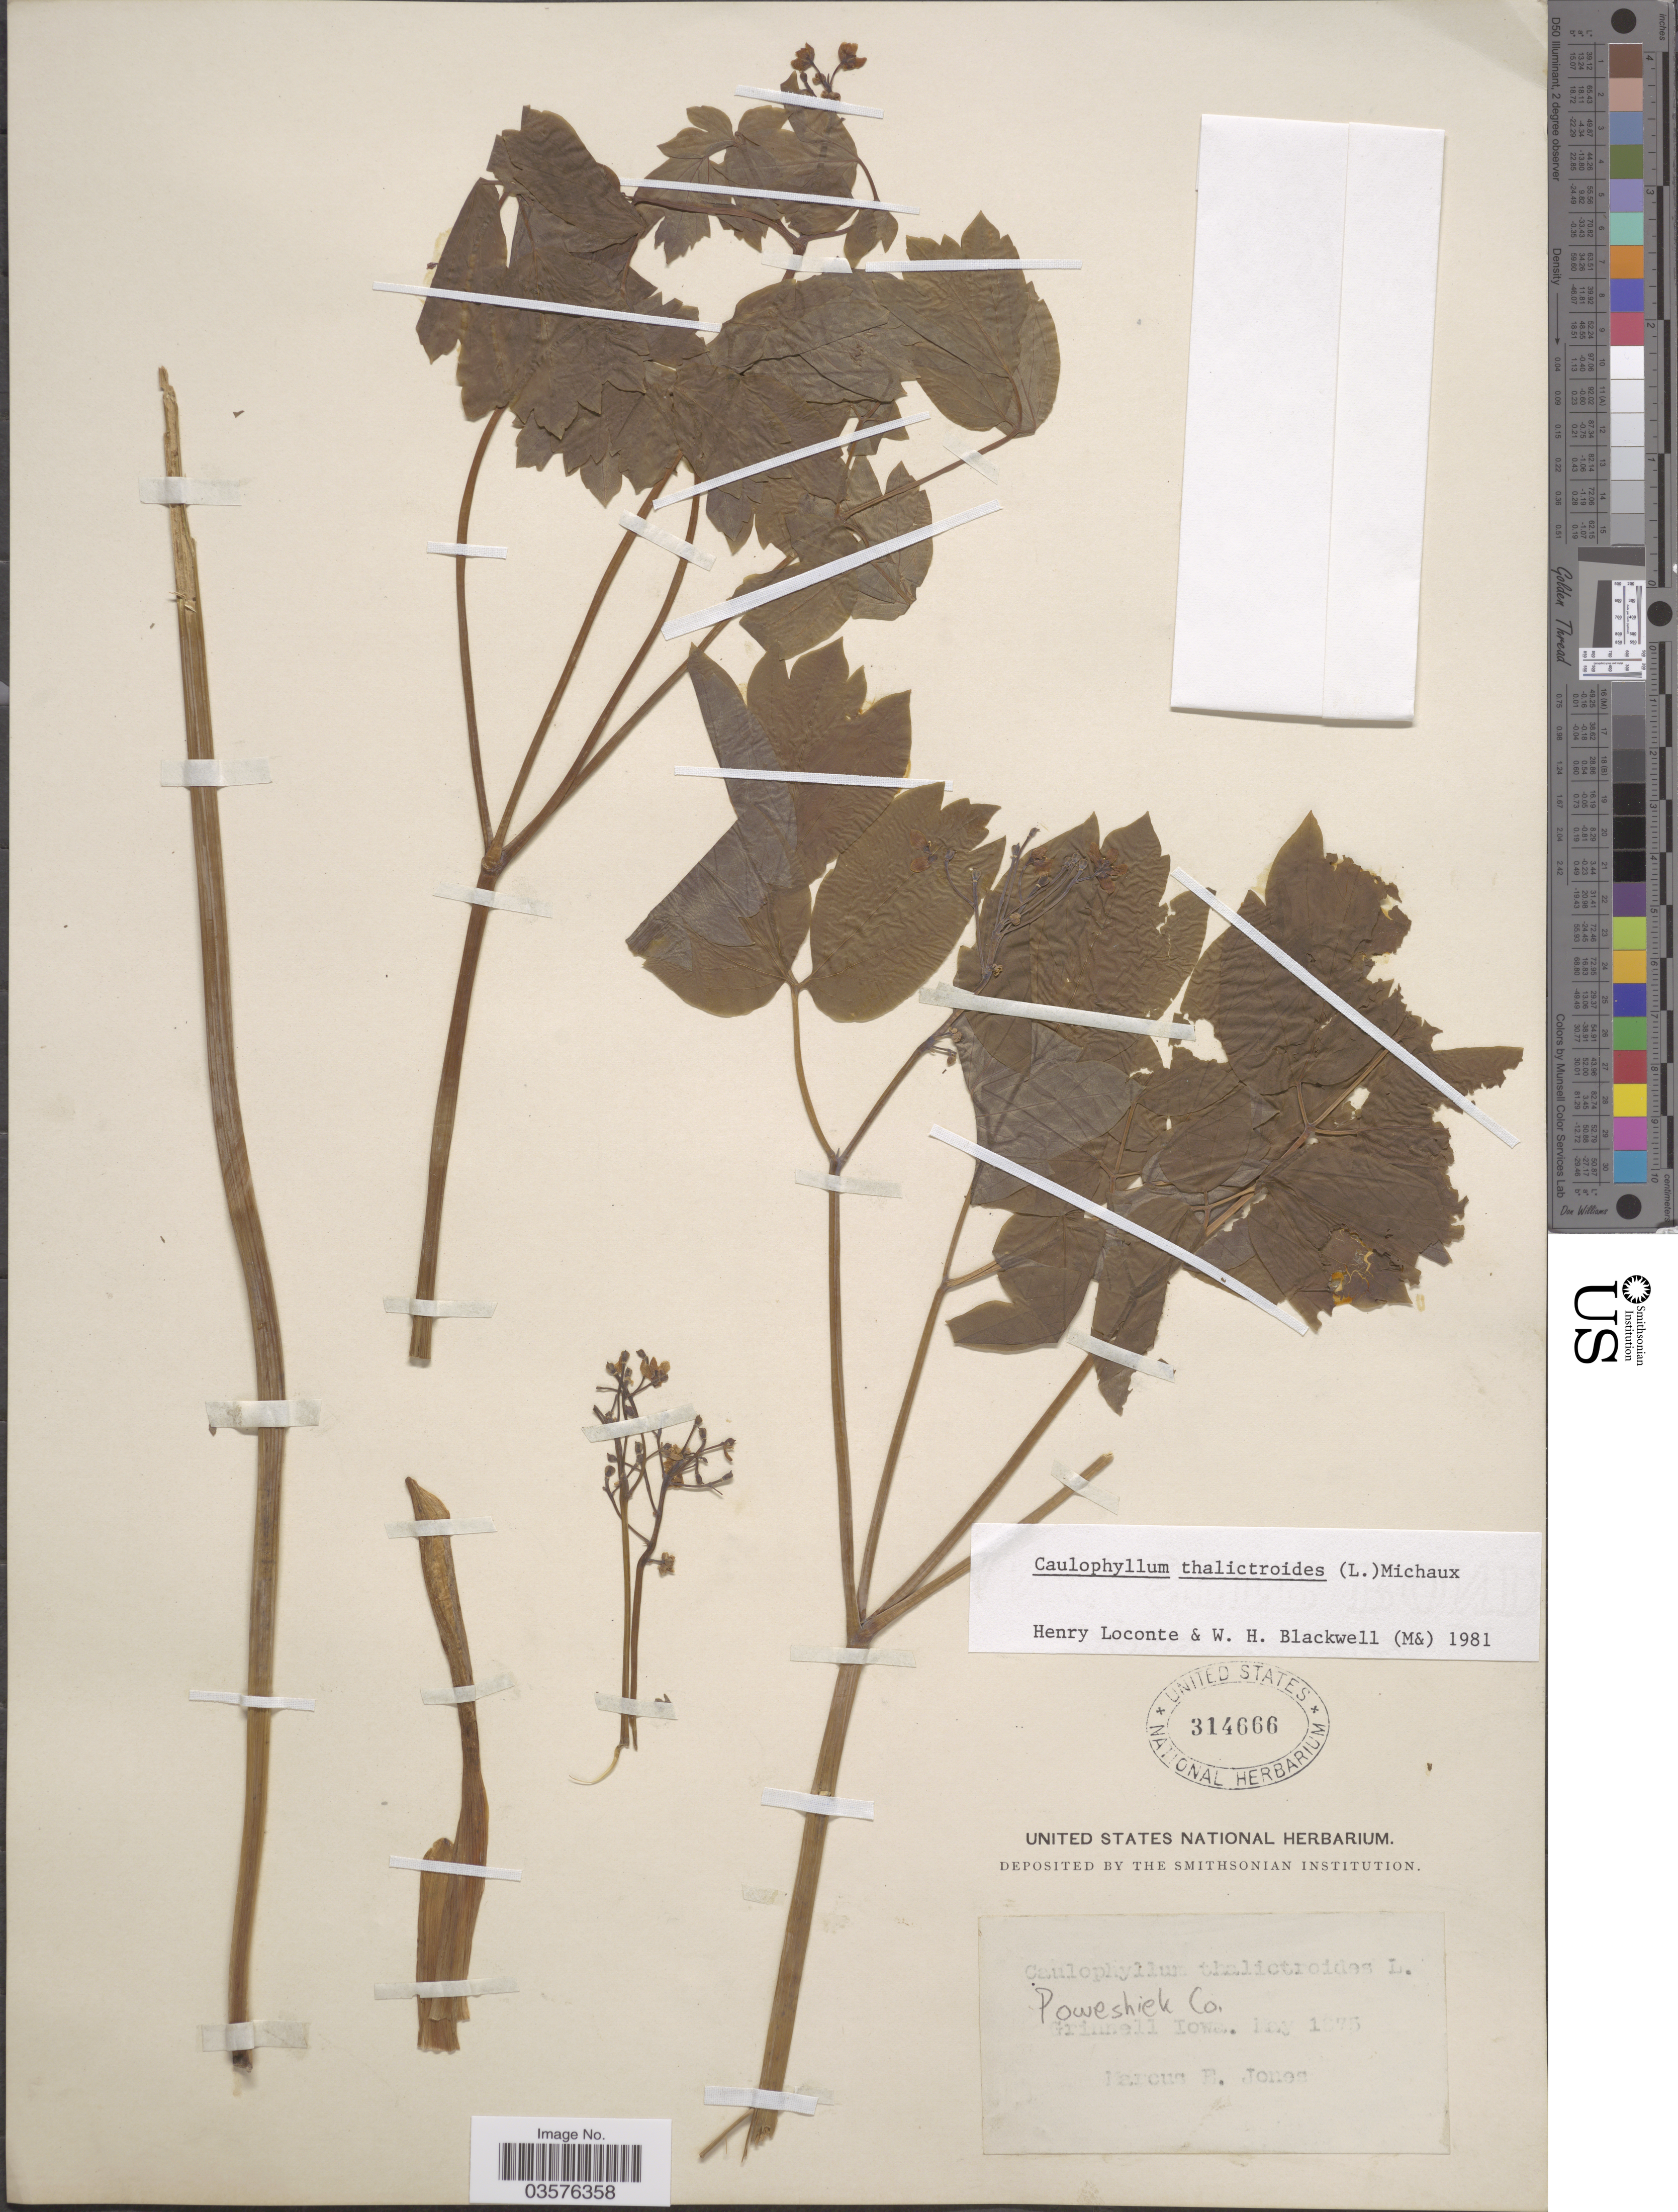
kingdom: Plantae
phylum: Tracheophyta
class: Magnoliopsida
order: Ranunculales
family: Berberidaceae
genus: Caulophyllum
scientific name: Caulophyllum thalictroides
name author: (L.) Michx.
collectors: M. E. Jones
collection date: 1875-05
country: United States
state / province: Iowa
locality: Poweshiek Co. Grinnell.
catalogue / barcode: US 314666